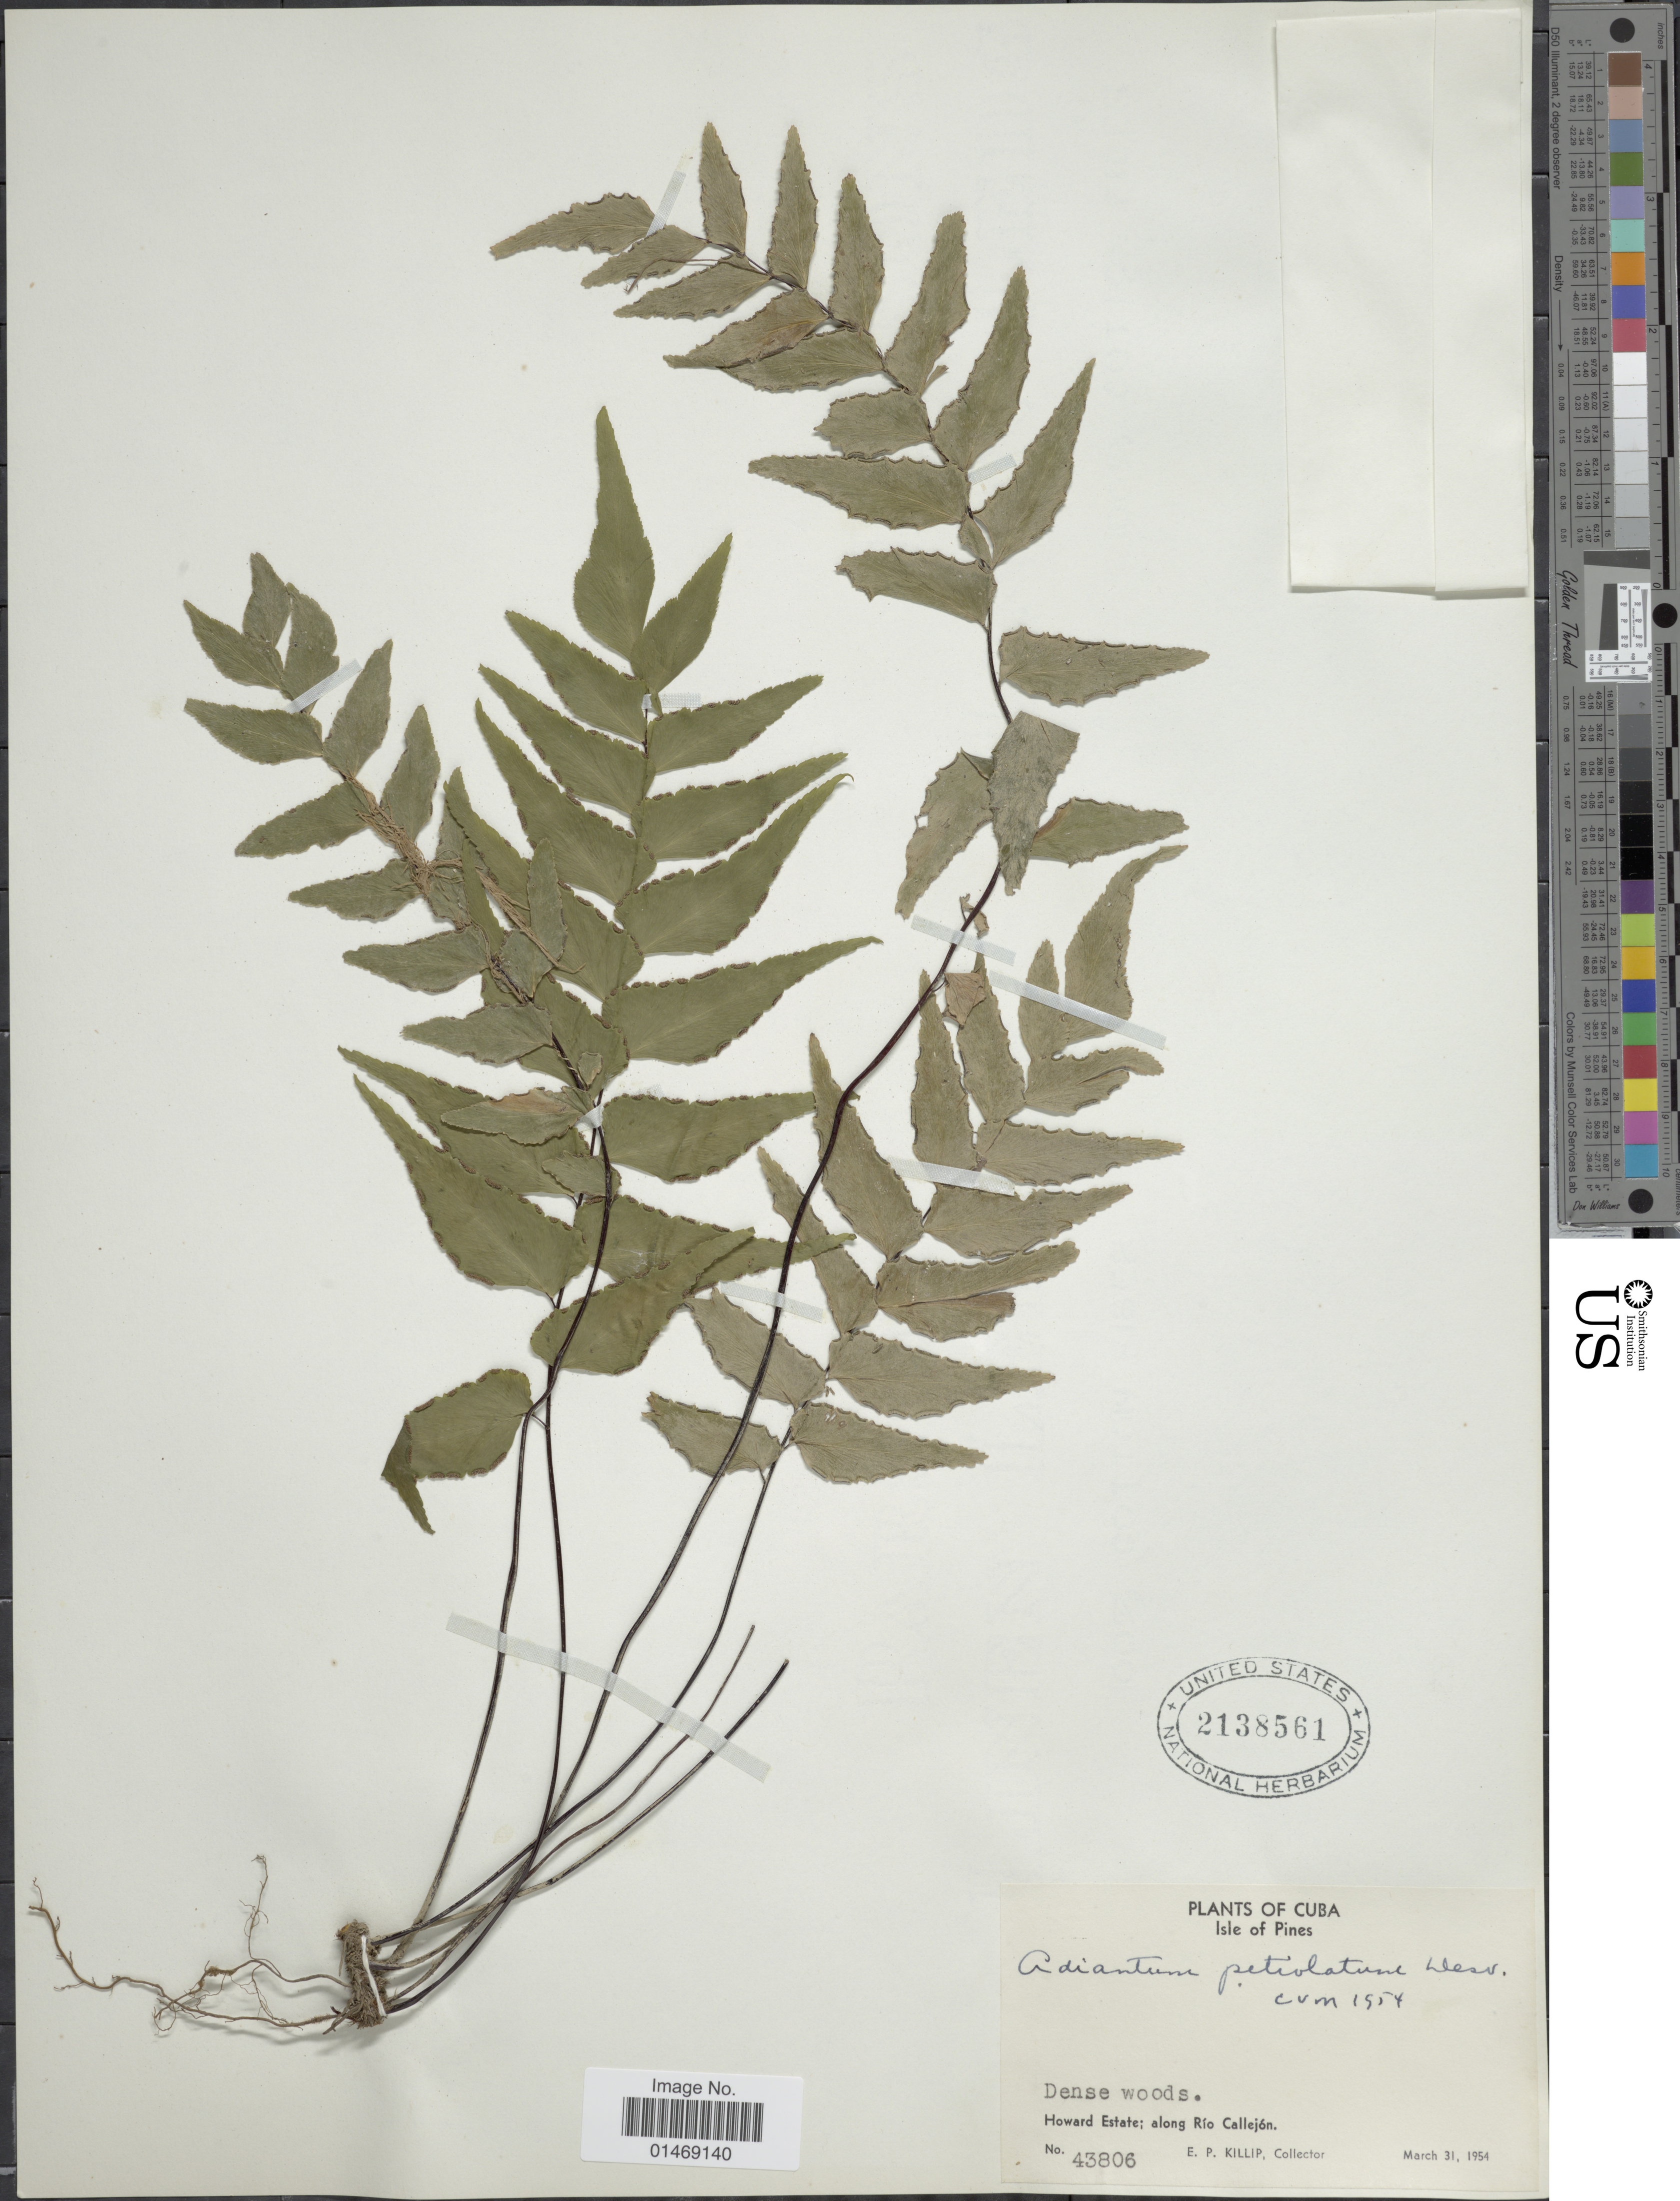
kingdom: Plantae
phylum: Tracheophyta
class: Polypodiopsida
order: Polypodiales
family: Pteridaceae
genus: Adiantum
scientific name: Adiantum petiolatum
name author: Desv.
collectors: E. P. Killip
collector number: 43806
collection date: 1954-03-31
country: Cuba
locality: Isle of Pines, Dene woods, Howard Estate; along Río Callejón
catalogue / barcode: US 2138561